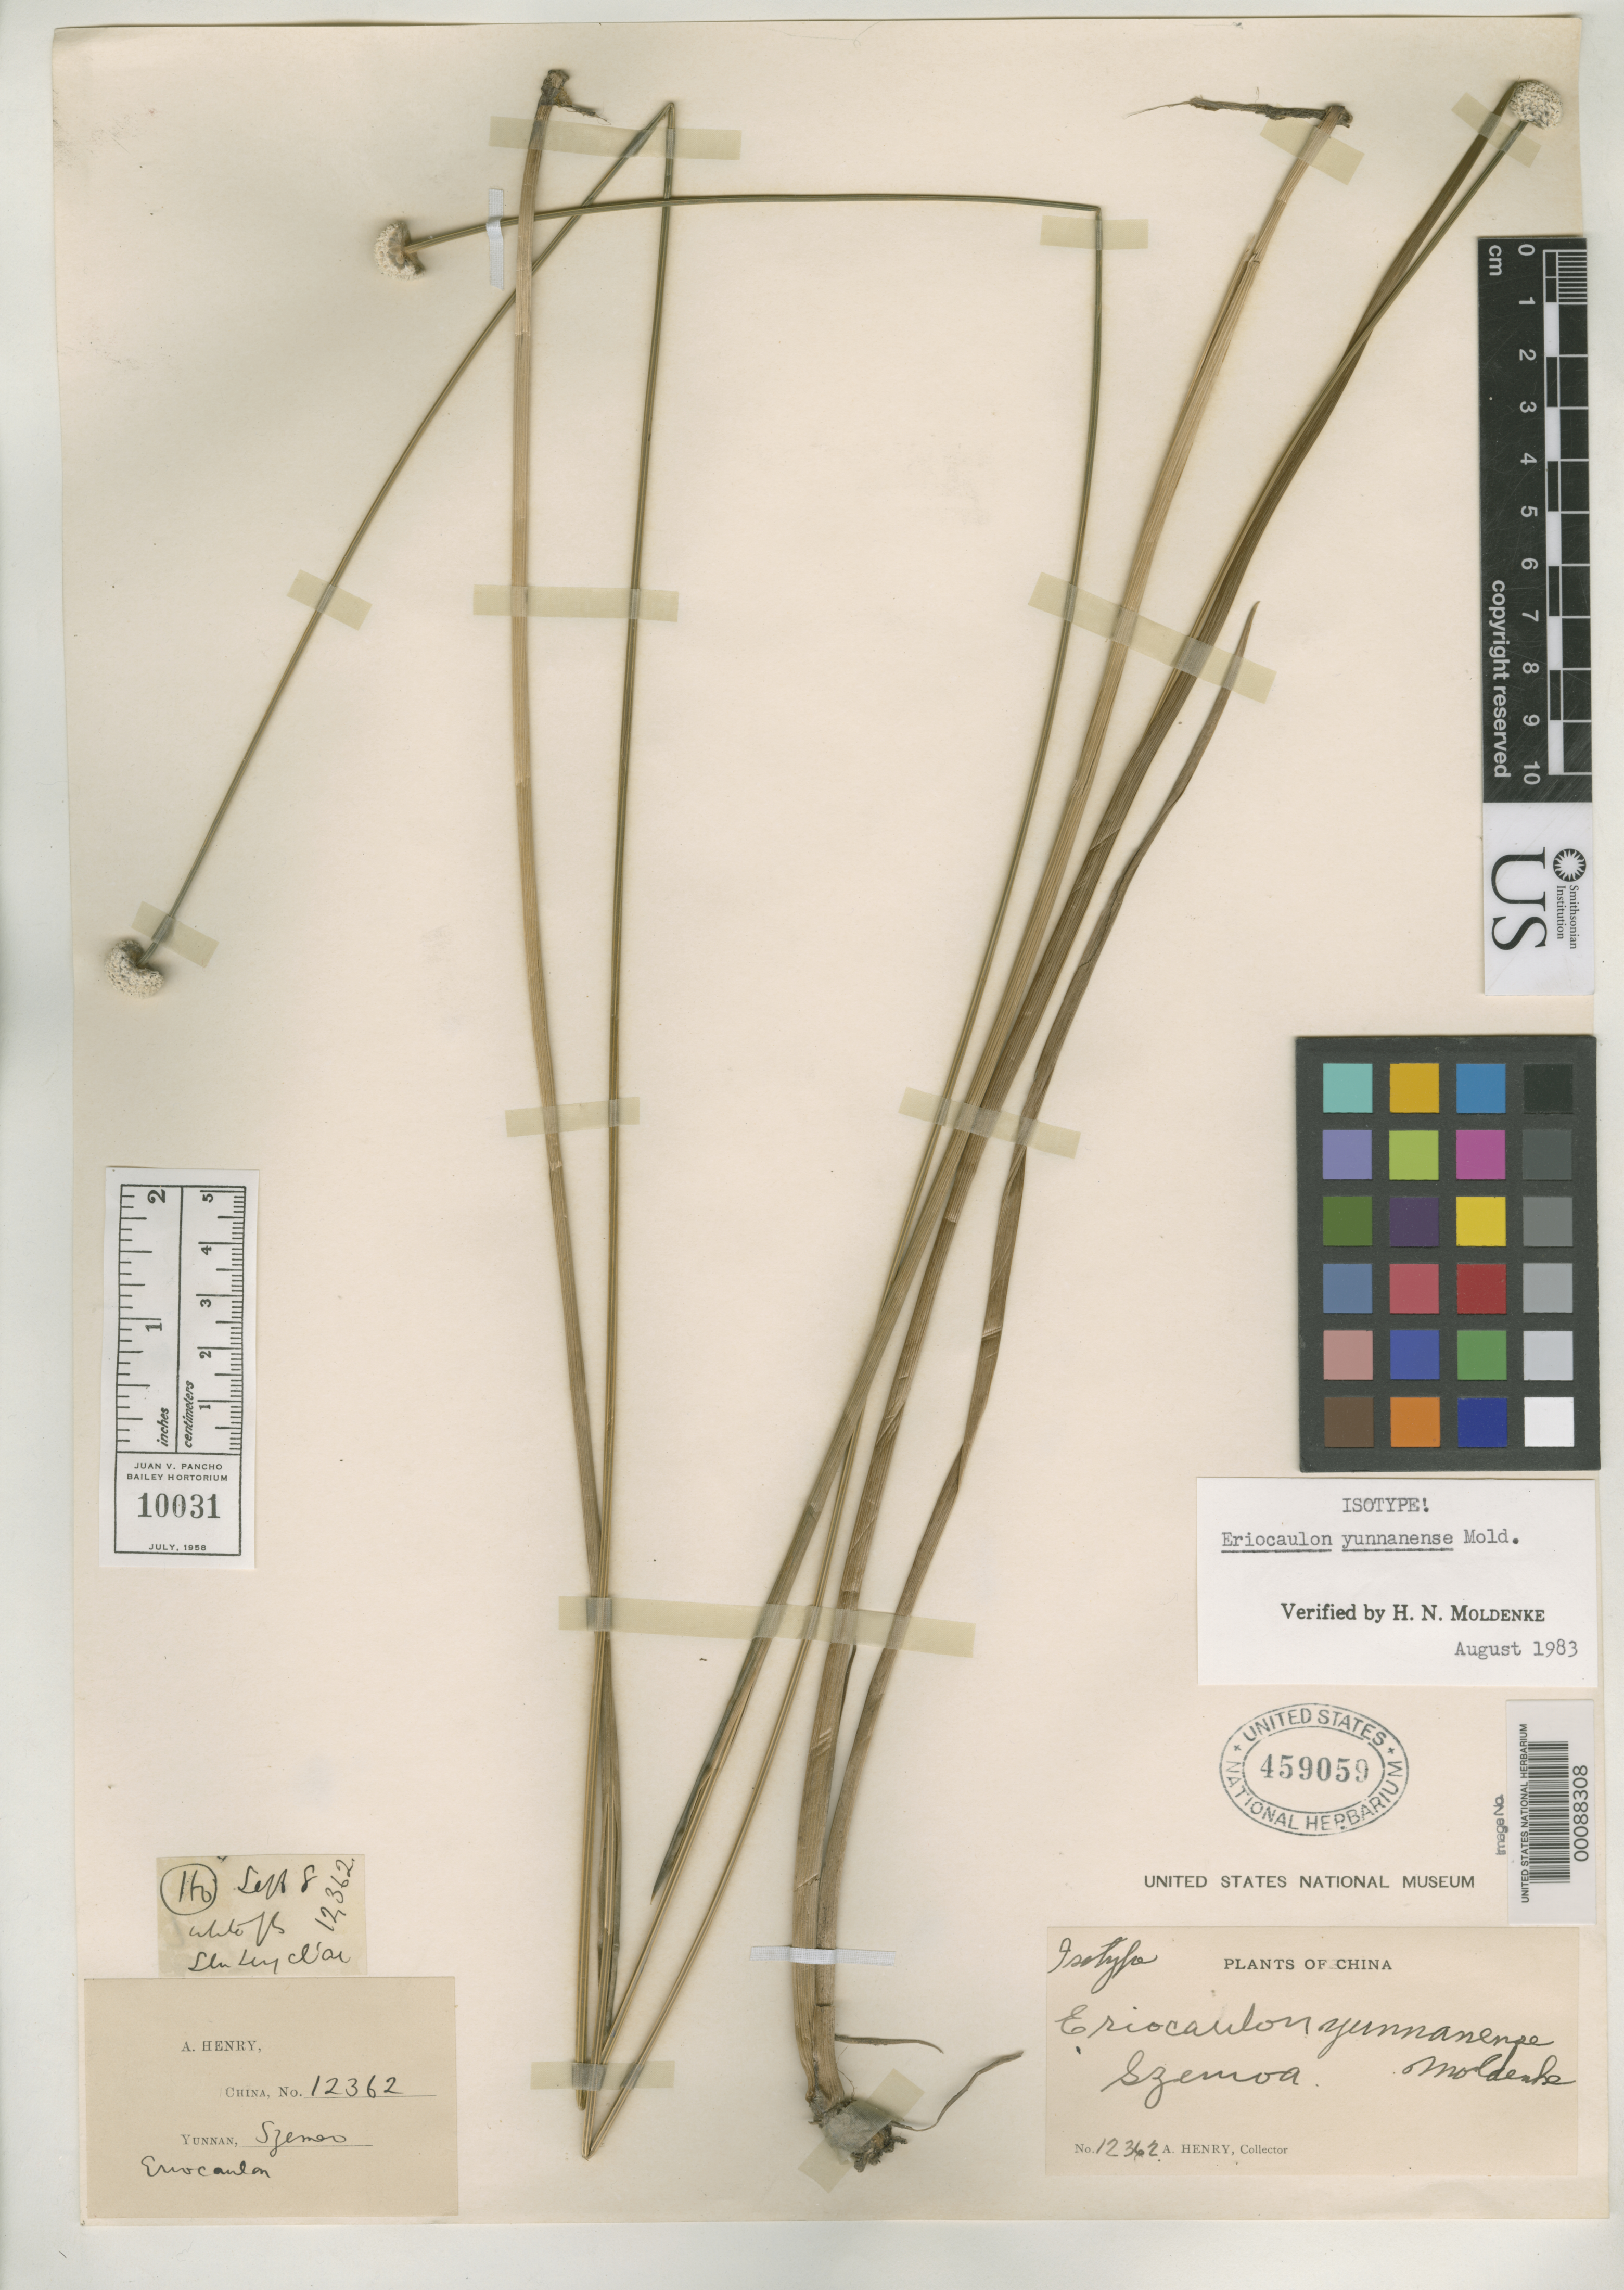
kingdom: Plantae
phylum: Tracheophyta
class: Liliopsida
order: Poales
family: Eriocaulaceae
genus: Eriocaulon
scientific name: Eriocaulon yunnanense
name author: Moldenke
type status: Isotype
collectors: A. Henry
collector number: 12362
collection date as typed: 08 Sep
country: China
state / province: Yunnan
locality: Szemoa.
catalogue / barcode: US 459059